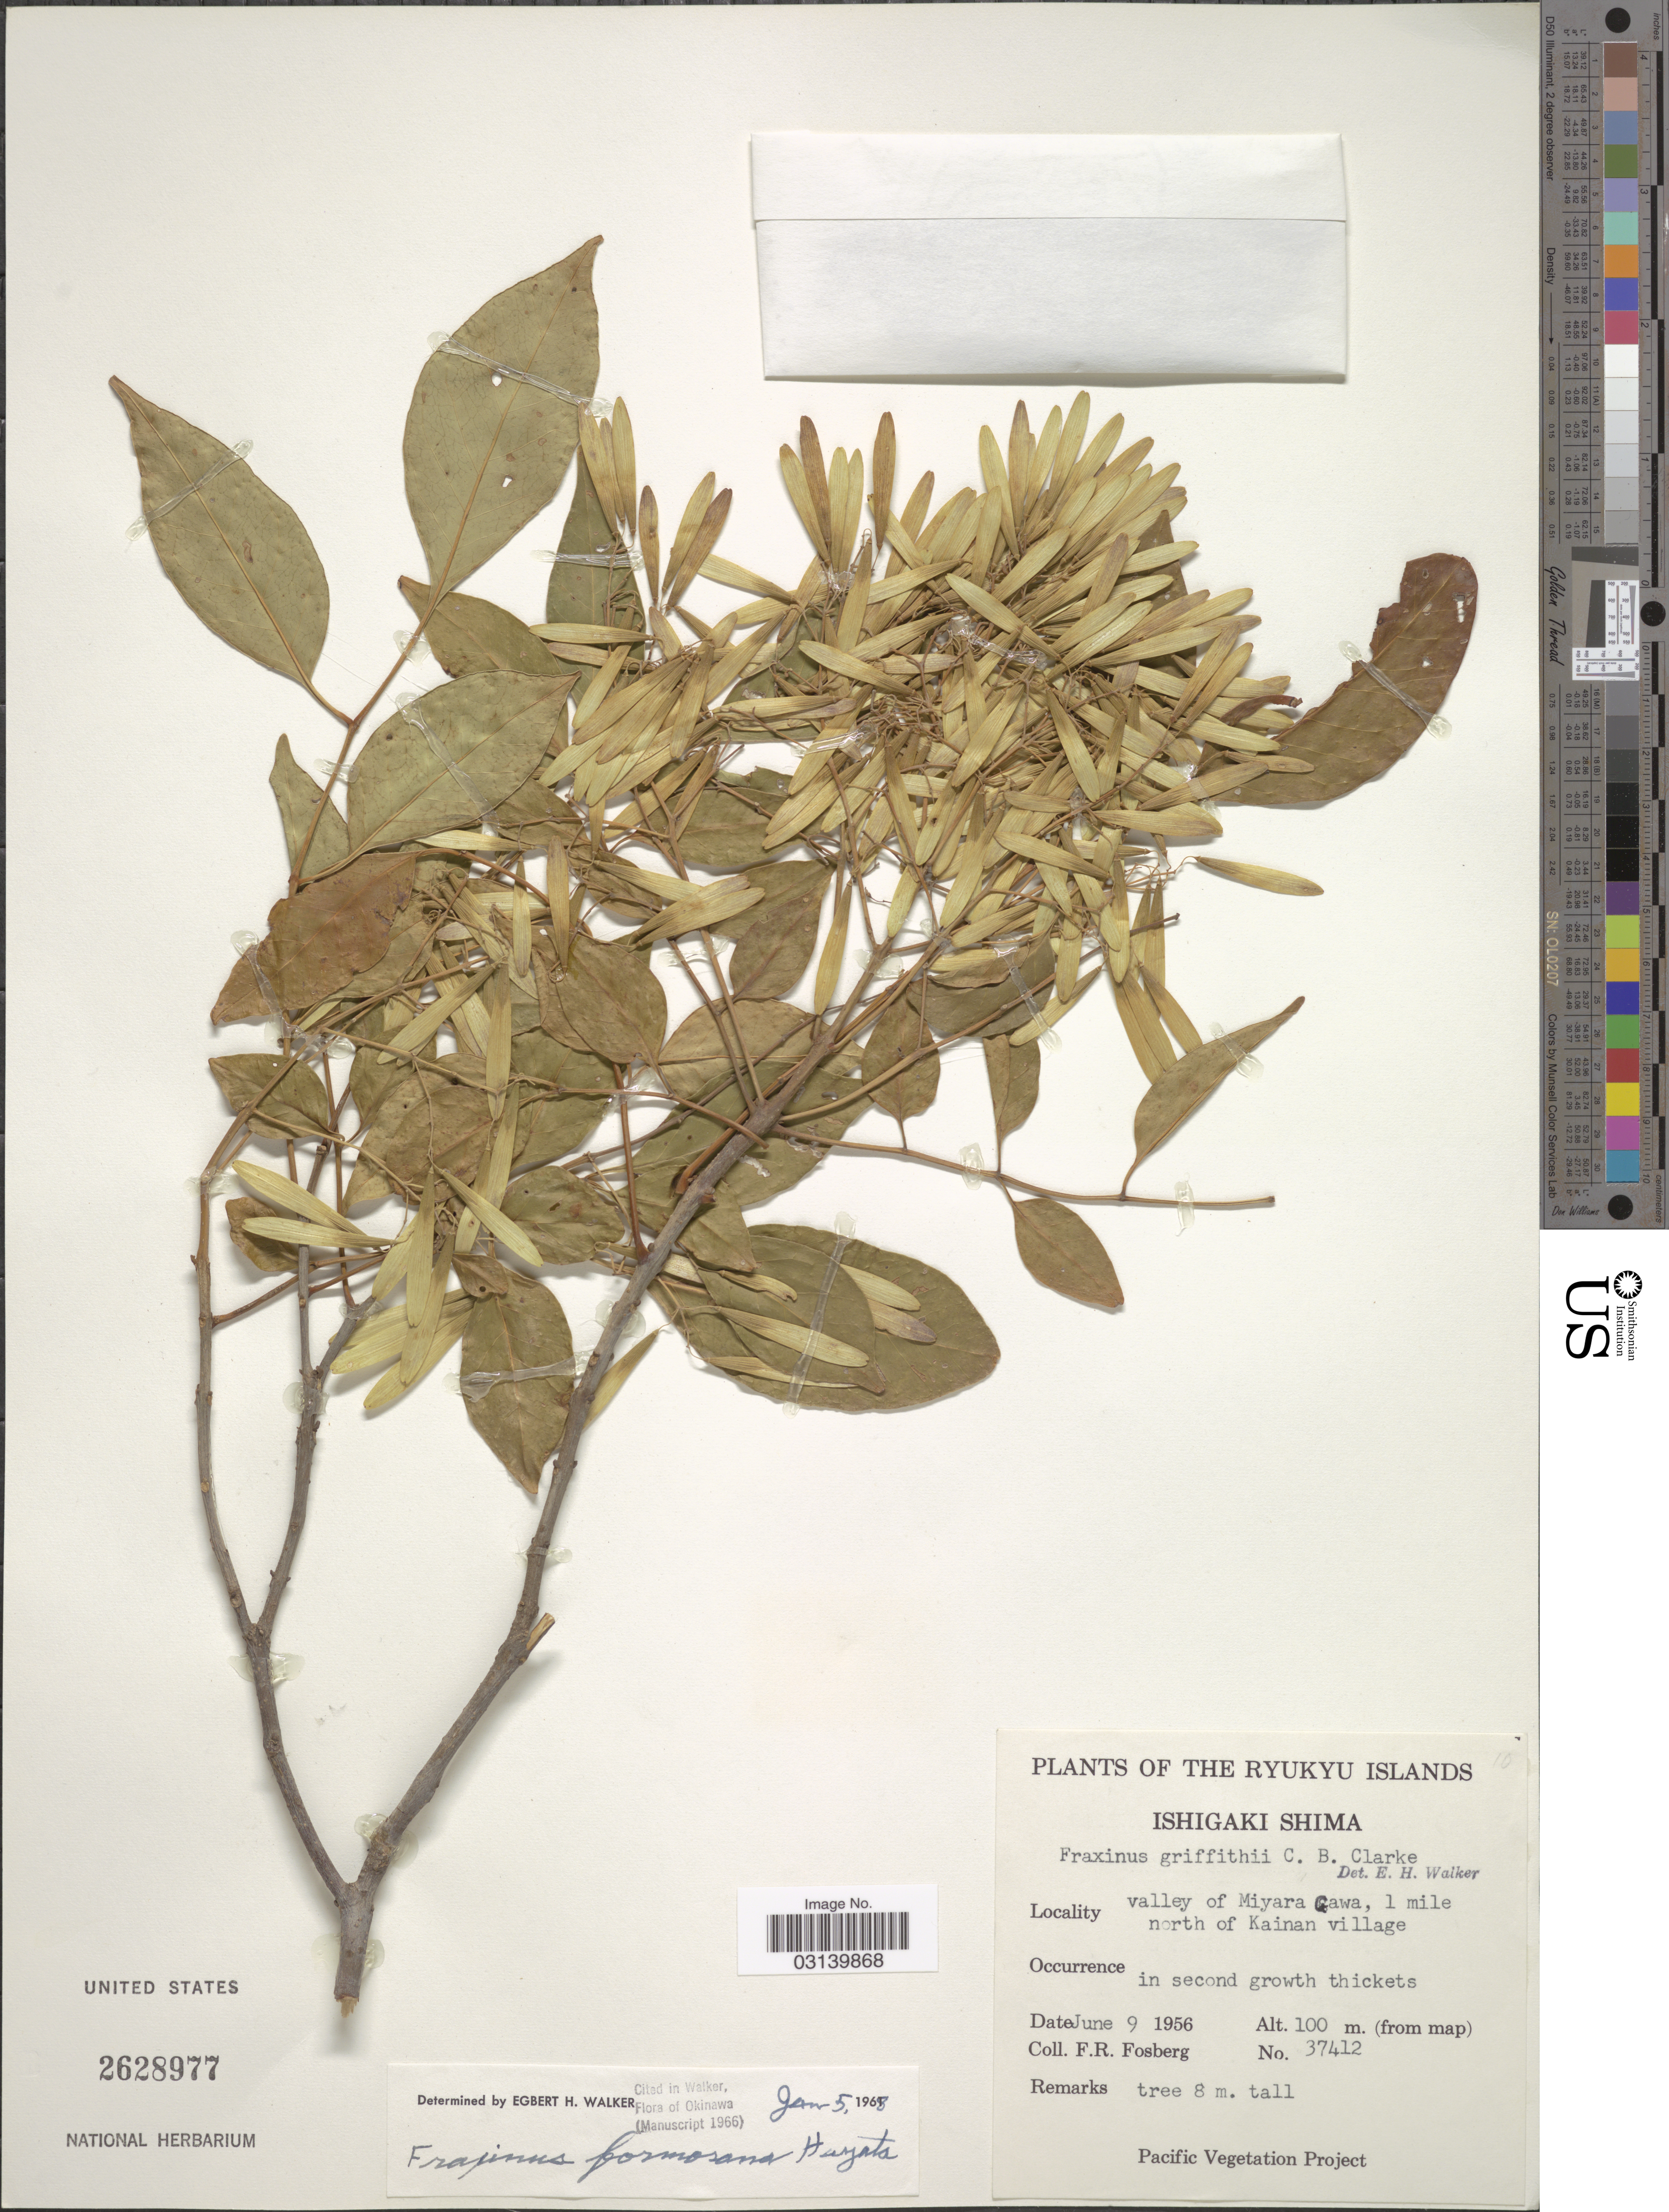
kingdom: Plantae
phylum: Tracheophyta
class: Magnoliopsida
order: Lamiales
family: Oleaceae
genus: Fraxinus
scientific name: Fraxinus formosana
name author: Hayata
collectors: F. R. Fosberg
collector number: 37412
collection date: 1956-06-09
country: Japan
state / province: Okinawa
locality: The Ryukyu Islands. Ishigaki Shima, valley of Miyara Gawa, 1 mile north of Kainan village.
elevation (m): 100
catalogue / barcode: US 2628977